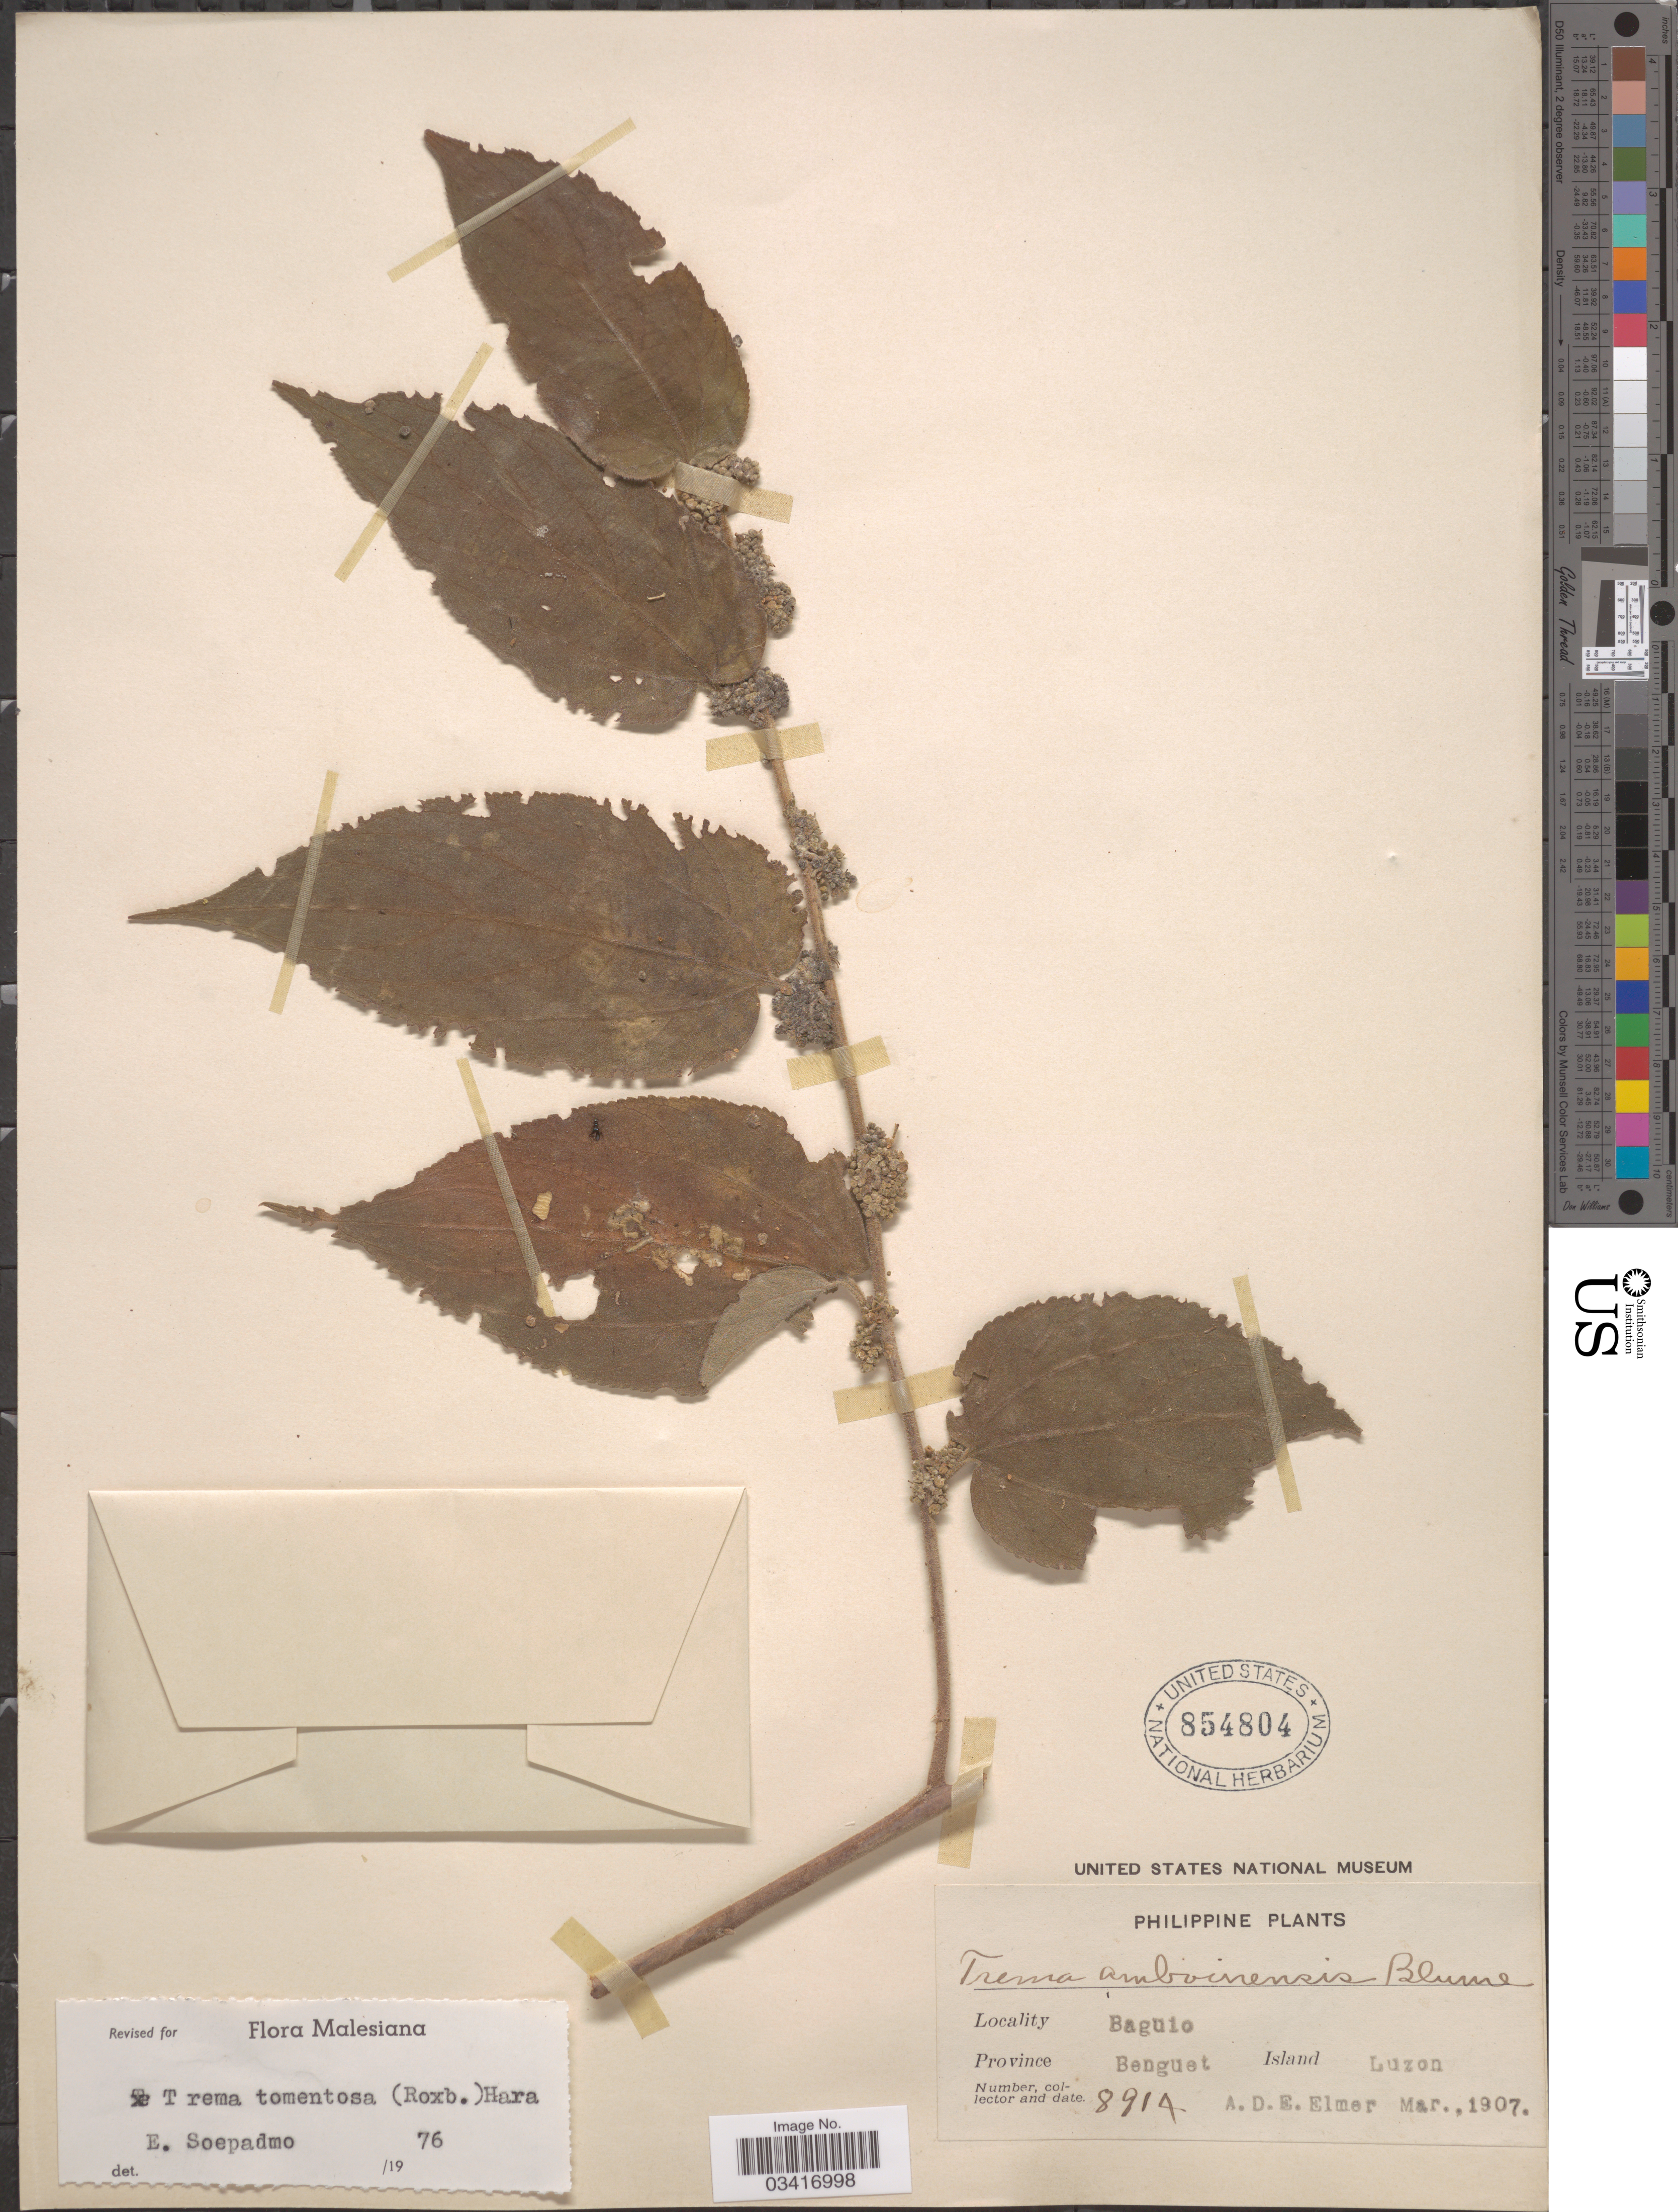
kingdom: Plantae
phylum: Tracheophyta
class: Magnoliopsida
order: Rosales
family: Cannabaceae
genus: Trema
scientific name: Trema tomentosum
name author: (Roxb.) Y. Hara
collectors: A. D. E. Elmer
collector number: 8914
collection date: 1907-03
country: Philippines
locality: Baguio. Province Benguet. Island Luzon.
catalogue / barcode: US 854804